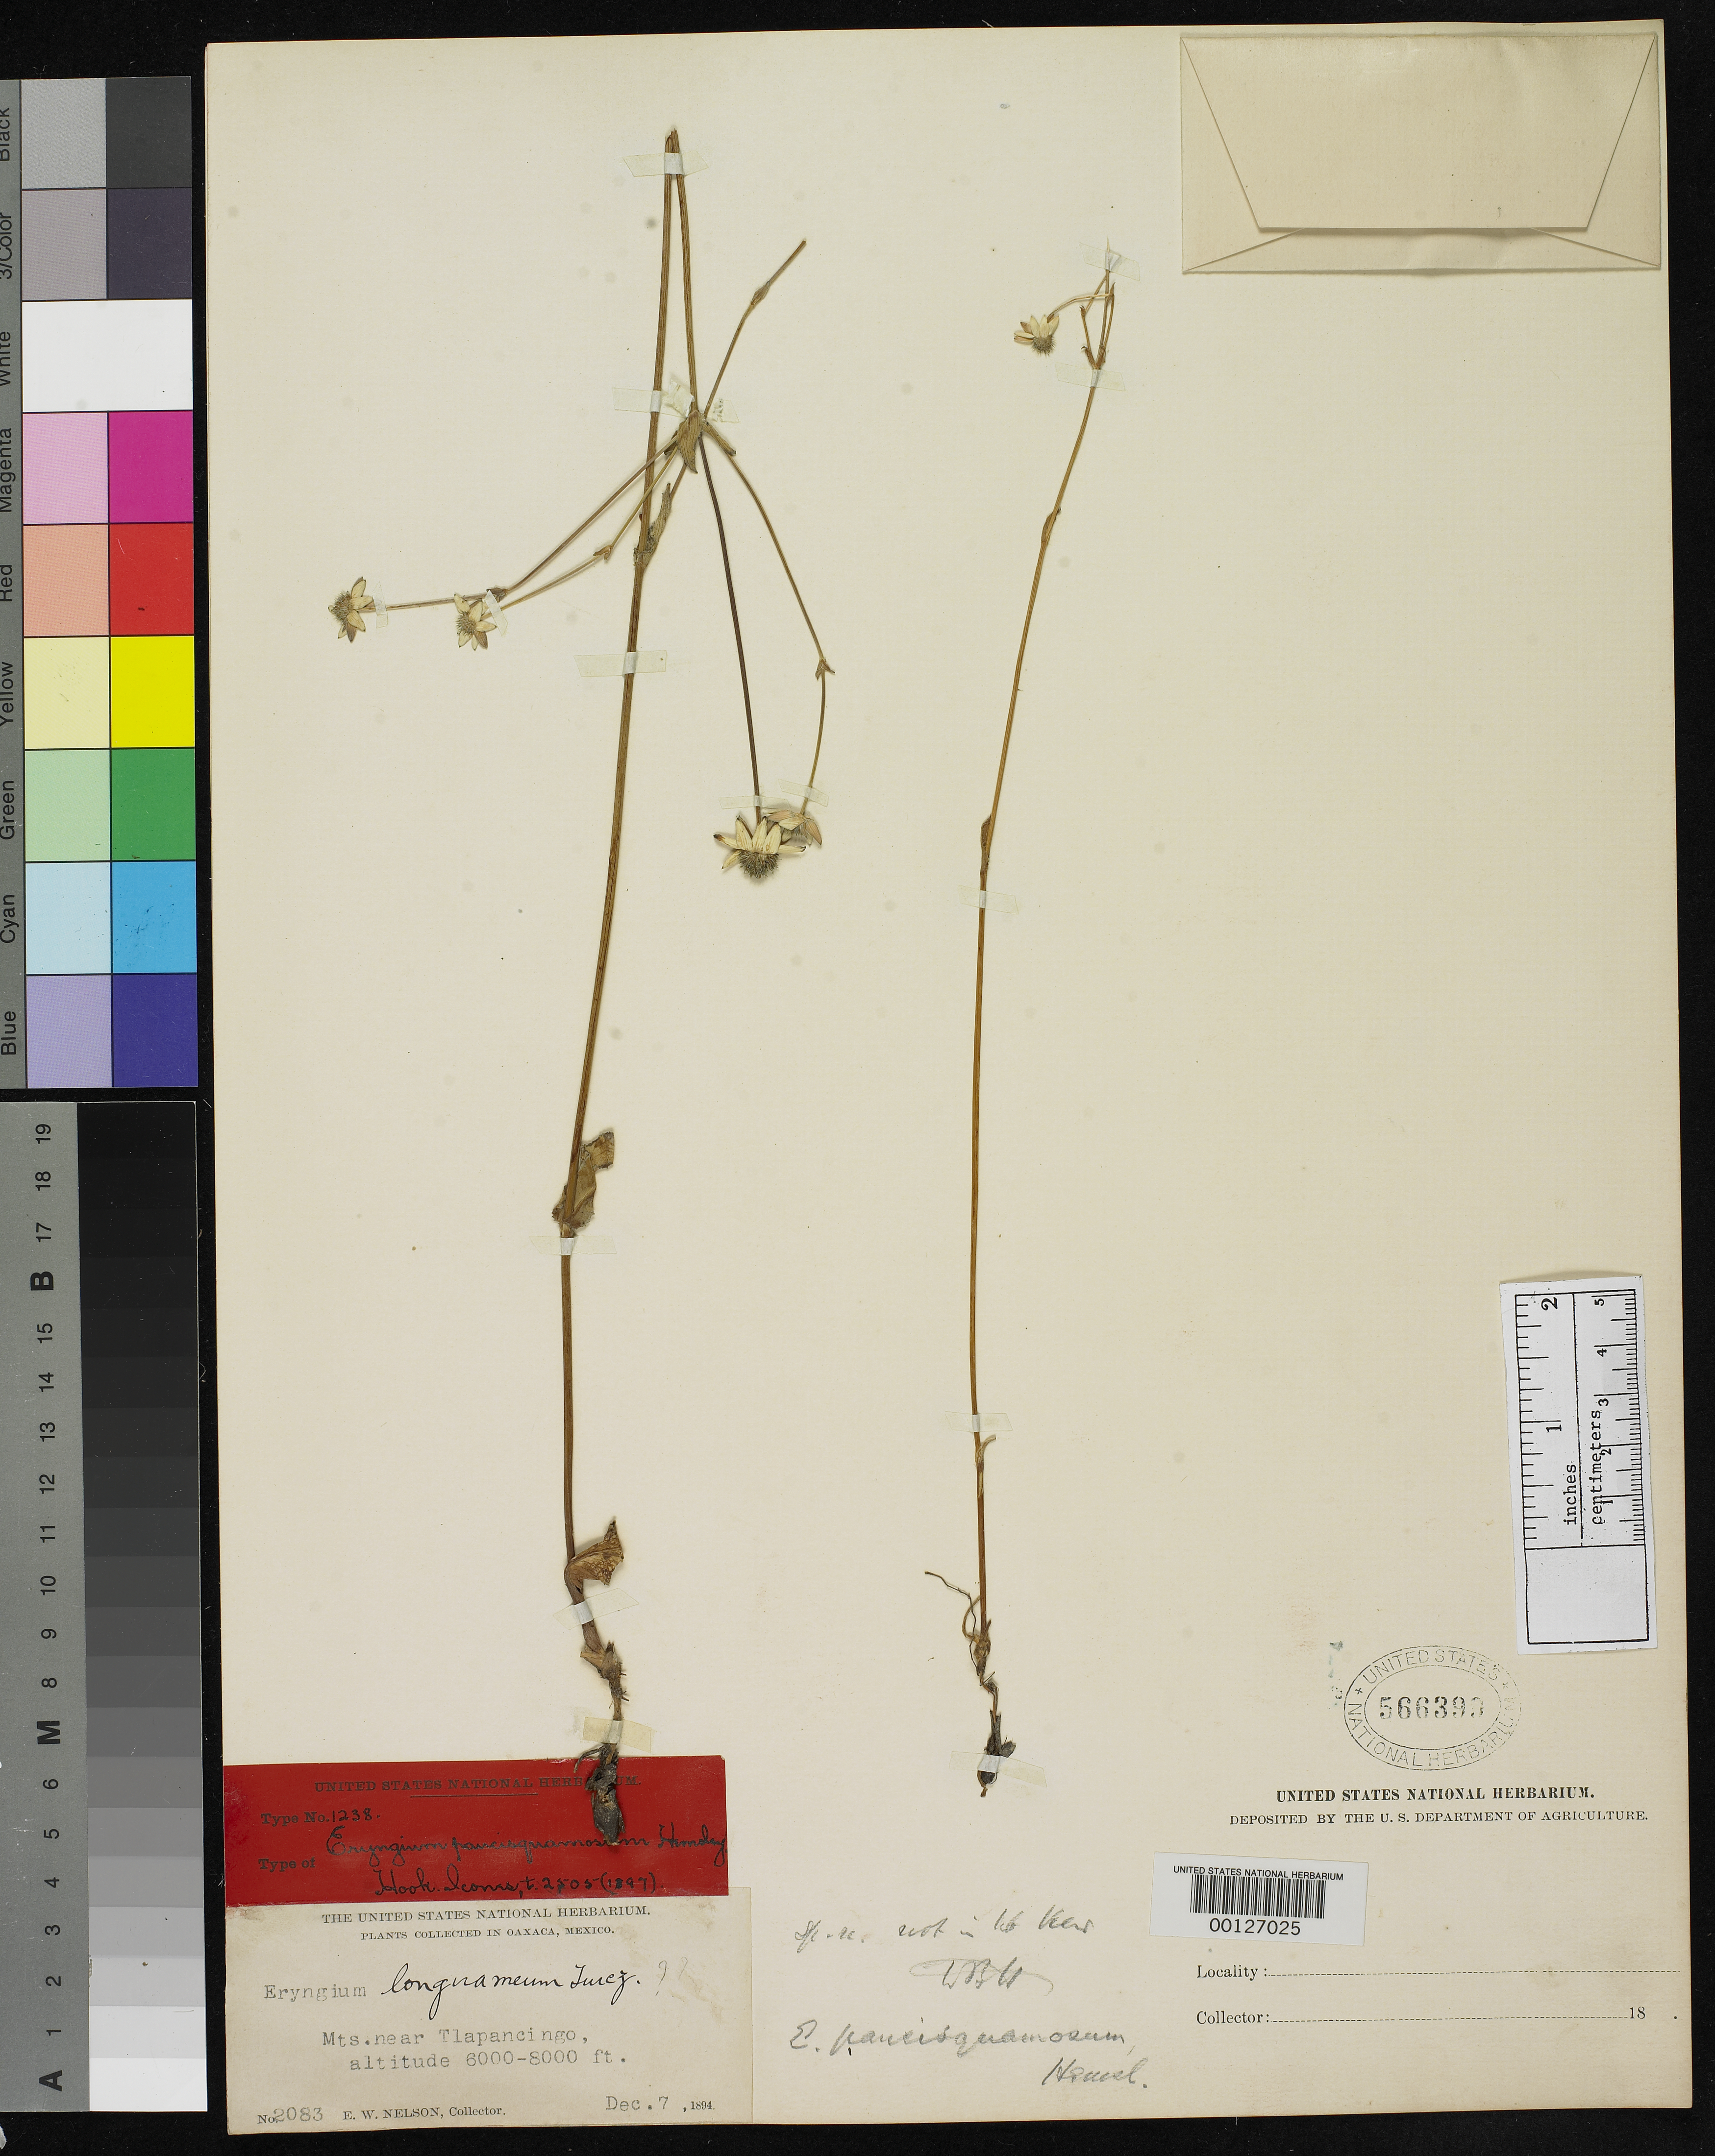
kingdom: Plantae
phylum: Tracheophyta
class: Magnoliopsida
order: Apiales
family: Apiaceae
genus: Eryngium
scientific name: Eryngium paucisquamosum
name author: Hemsl. in Hook. f.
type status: Syntype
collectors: E. W. Nelson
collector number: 2083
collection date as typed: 07 Dec 1894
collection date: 1894-12-07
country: Mexico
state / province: Oaxaca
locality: Mts. near Tlapancingo.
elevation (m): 1829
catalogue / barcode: US 566399